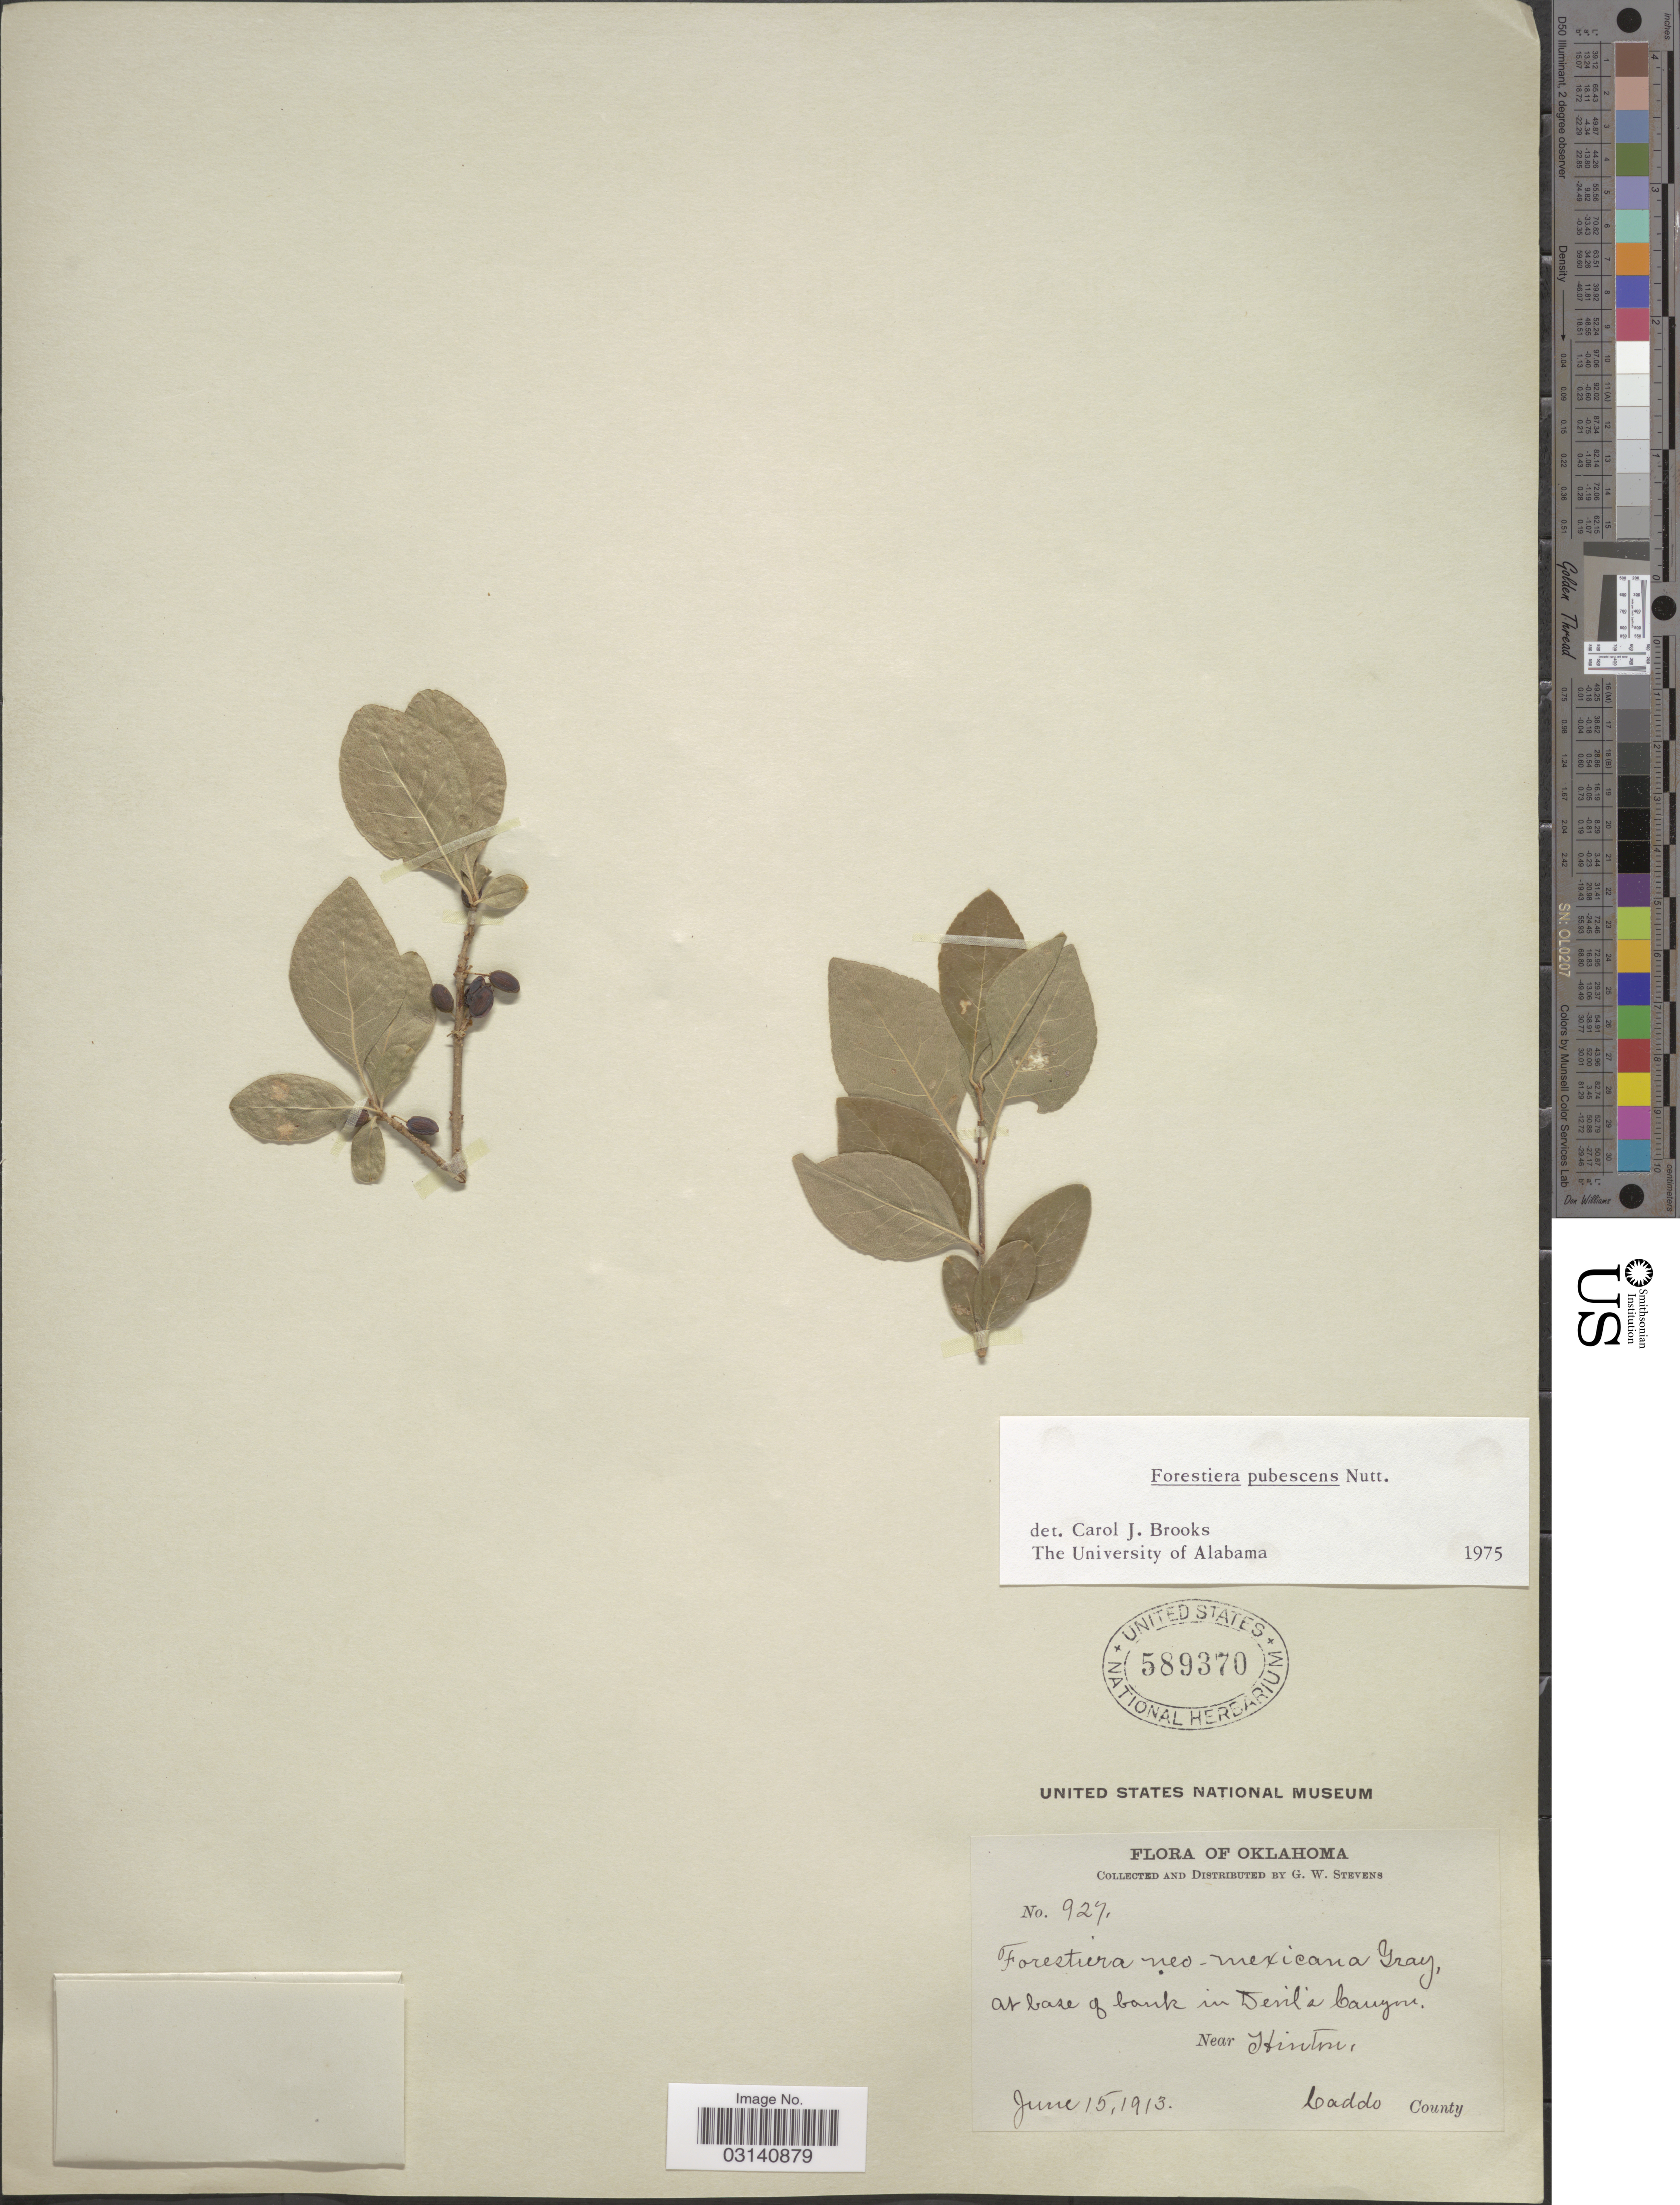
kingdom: Plantae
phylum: Tracheophyta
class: Magnoliopsida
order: Lamiales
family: Oleaceae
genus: Forestiera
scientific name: Forestiera pubescens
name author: Nutt.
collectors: G. W. Stevens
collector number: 927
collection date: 1913-06-15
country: United States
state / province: Oklahoma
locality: At base of bank in Devil's Canyon. Near Hinton. Caddo County.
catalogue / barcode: US 589370